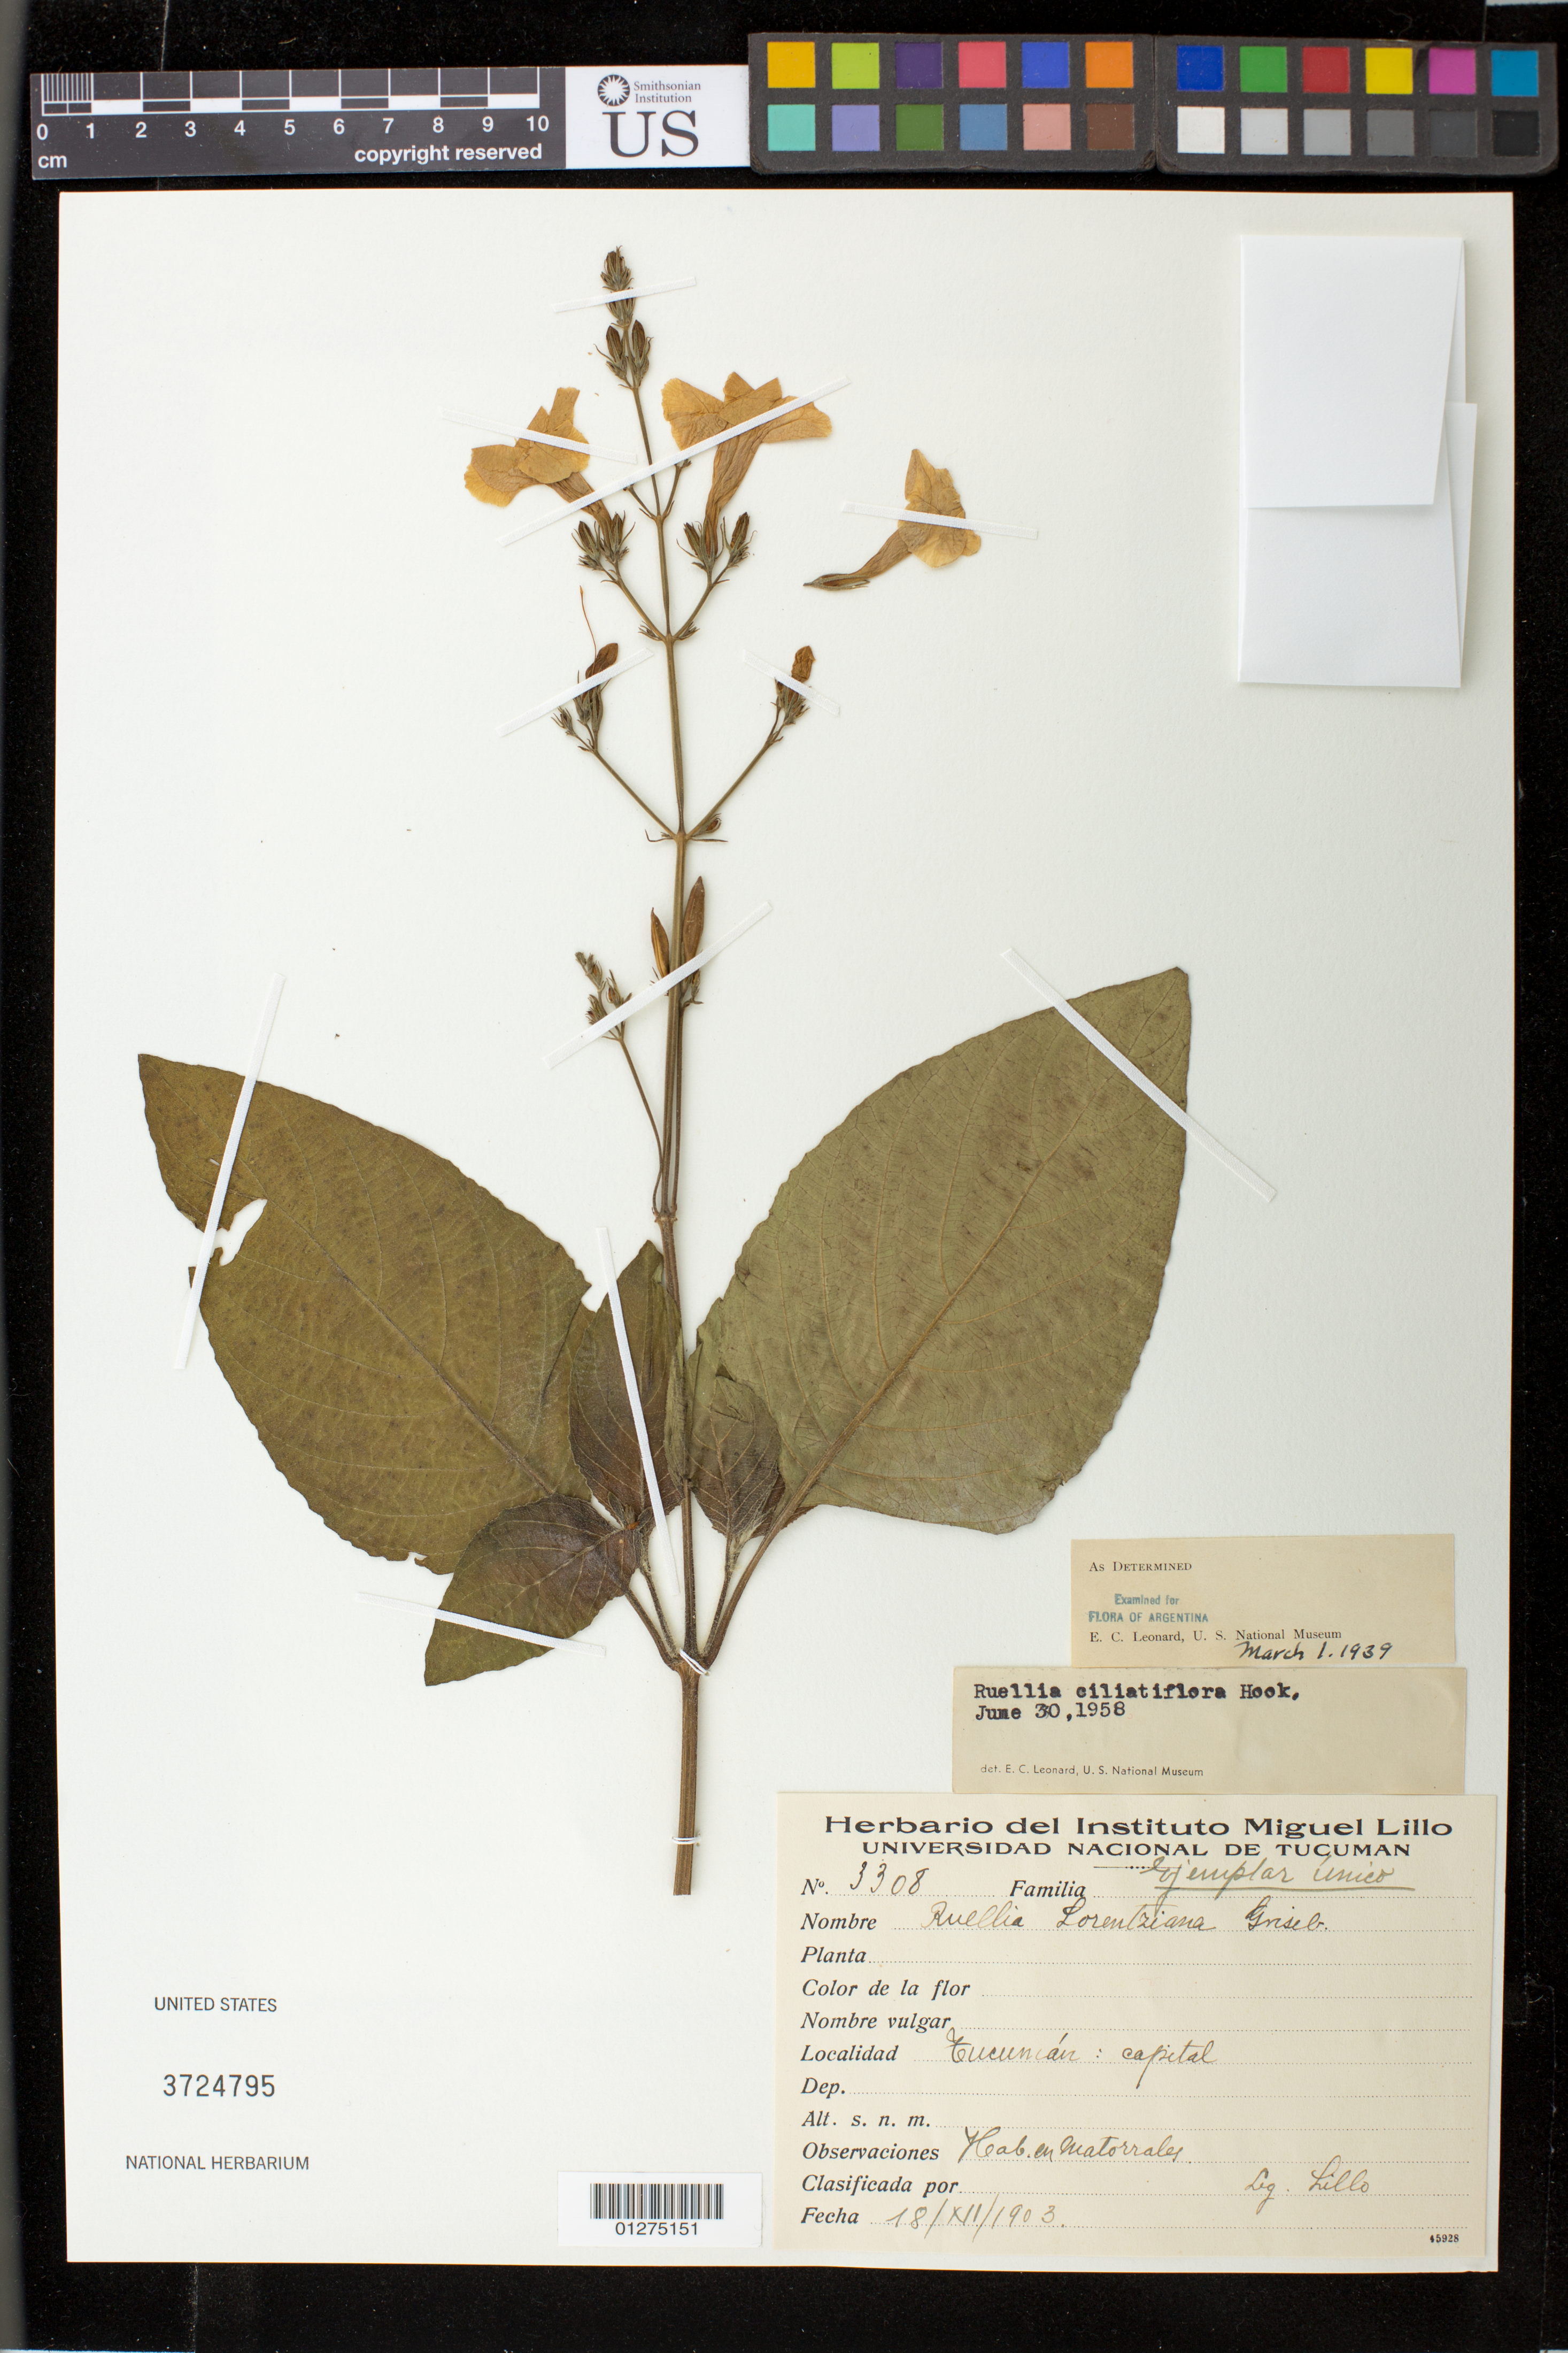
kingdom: Plantae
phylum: Tracheophyta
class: Magnoliopsida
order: Lamiales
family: Acanthaceae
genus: Ruellia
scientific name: Ruellia ciliatiflora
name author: Hook.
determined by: Leonard, Emery C., (US)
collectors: -. Lillo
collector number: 3308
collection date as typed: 18/XII/1903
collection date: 1903-12-18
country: Argentina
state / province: Tucuman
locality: Tucuman: Capital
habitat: hab. en matorrales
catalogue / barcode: US 3724795